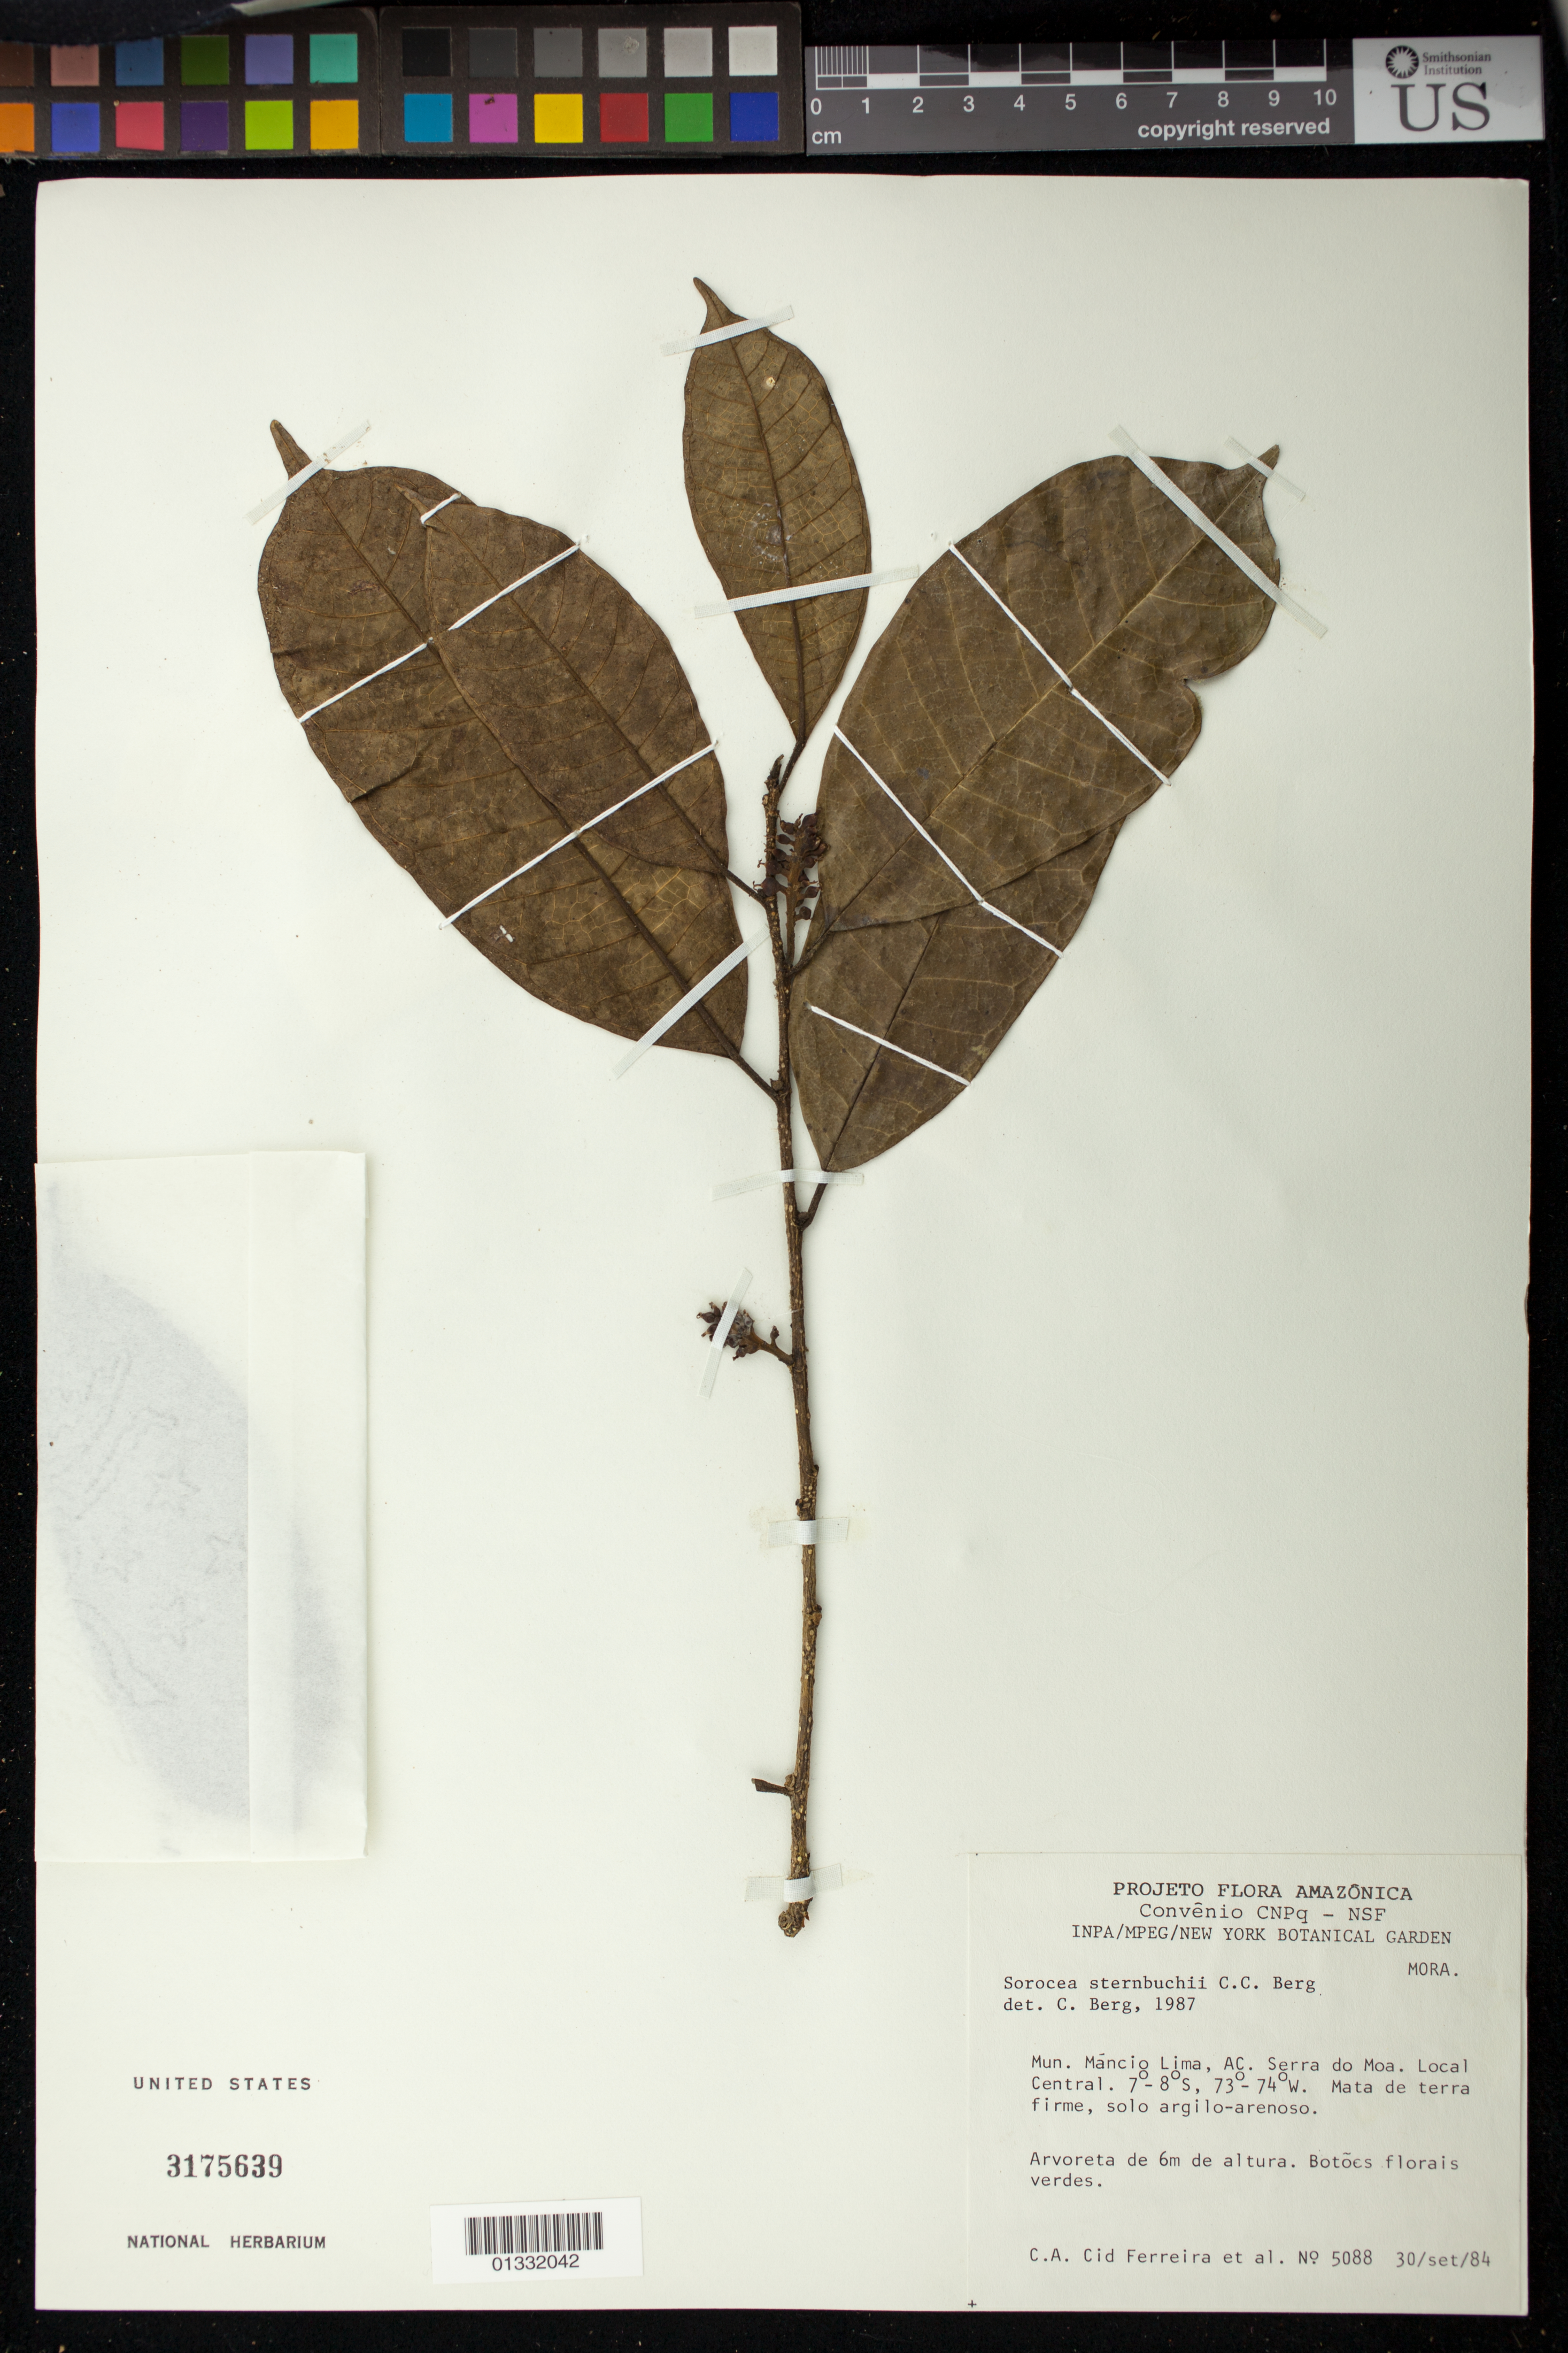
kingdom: Plantae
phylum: Tracheophyta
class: Magnoliopsida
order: Rosales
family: Moraceae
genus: Sorocea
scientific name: Sorocea steinbachii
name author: C.C. Berg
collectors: C. A. Cid Ferreira & et al.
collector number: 5088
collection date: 1984-09-30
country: Brazil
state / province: Acre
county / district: Mâncio Lima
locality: Serra do Moa. Local Central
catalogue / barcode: US 3175639